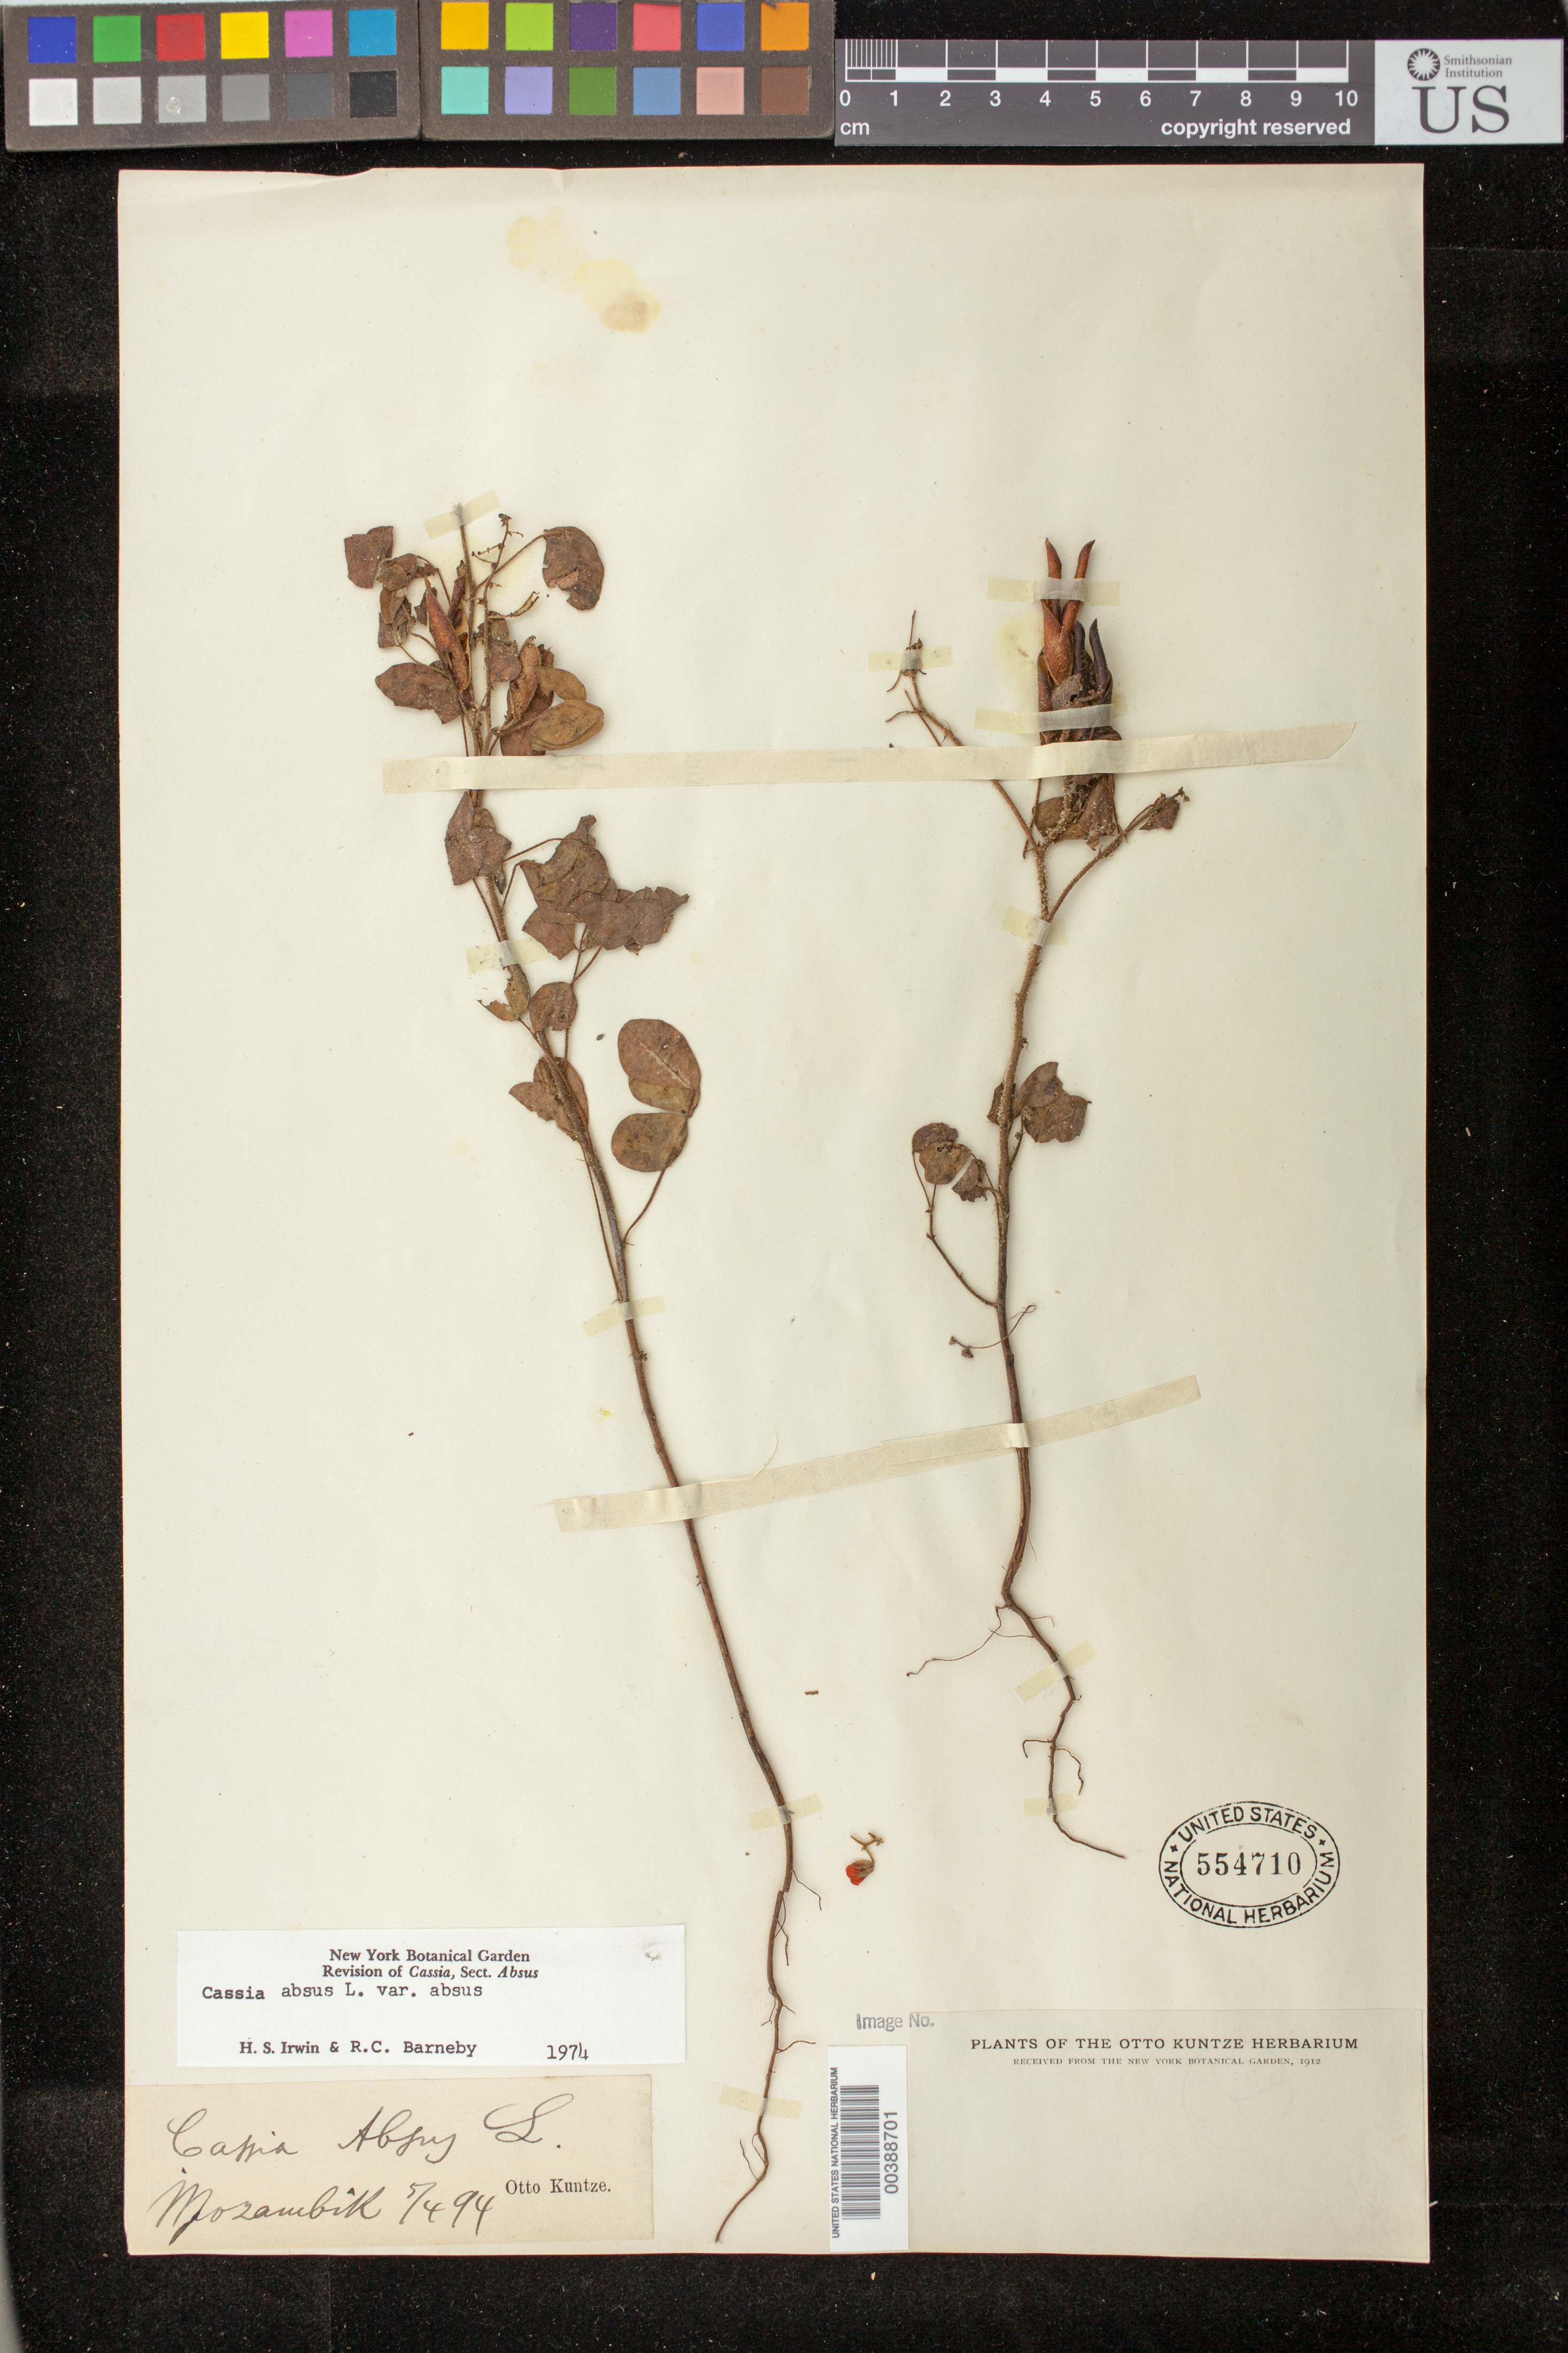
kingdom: Plantae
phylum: Tracheophyta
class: Magnoliopsida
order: Fabales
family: Fabaceae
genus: Chamaecrista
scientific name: Chamaecrista absus var. absus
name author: (L.) H.S. Irwin & Barneby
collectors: C.E.O. Kuntze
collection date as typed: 05 Apr 1894 or 04 May 1894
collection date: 1894-04-05 or 1894-05-04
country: Mozambique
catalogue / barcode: US 554710